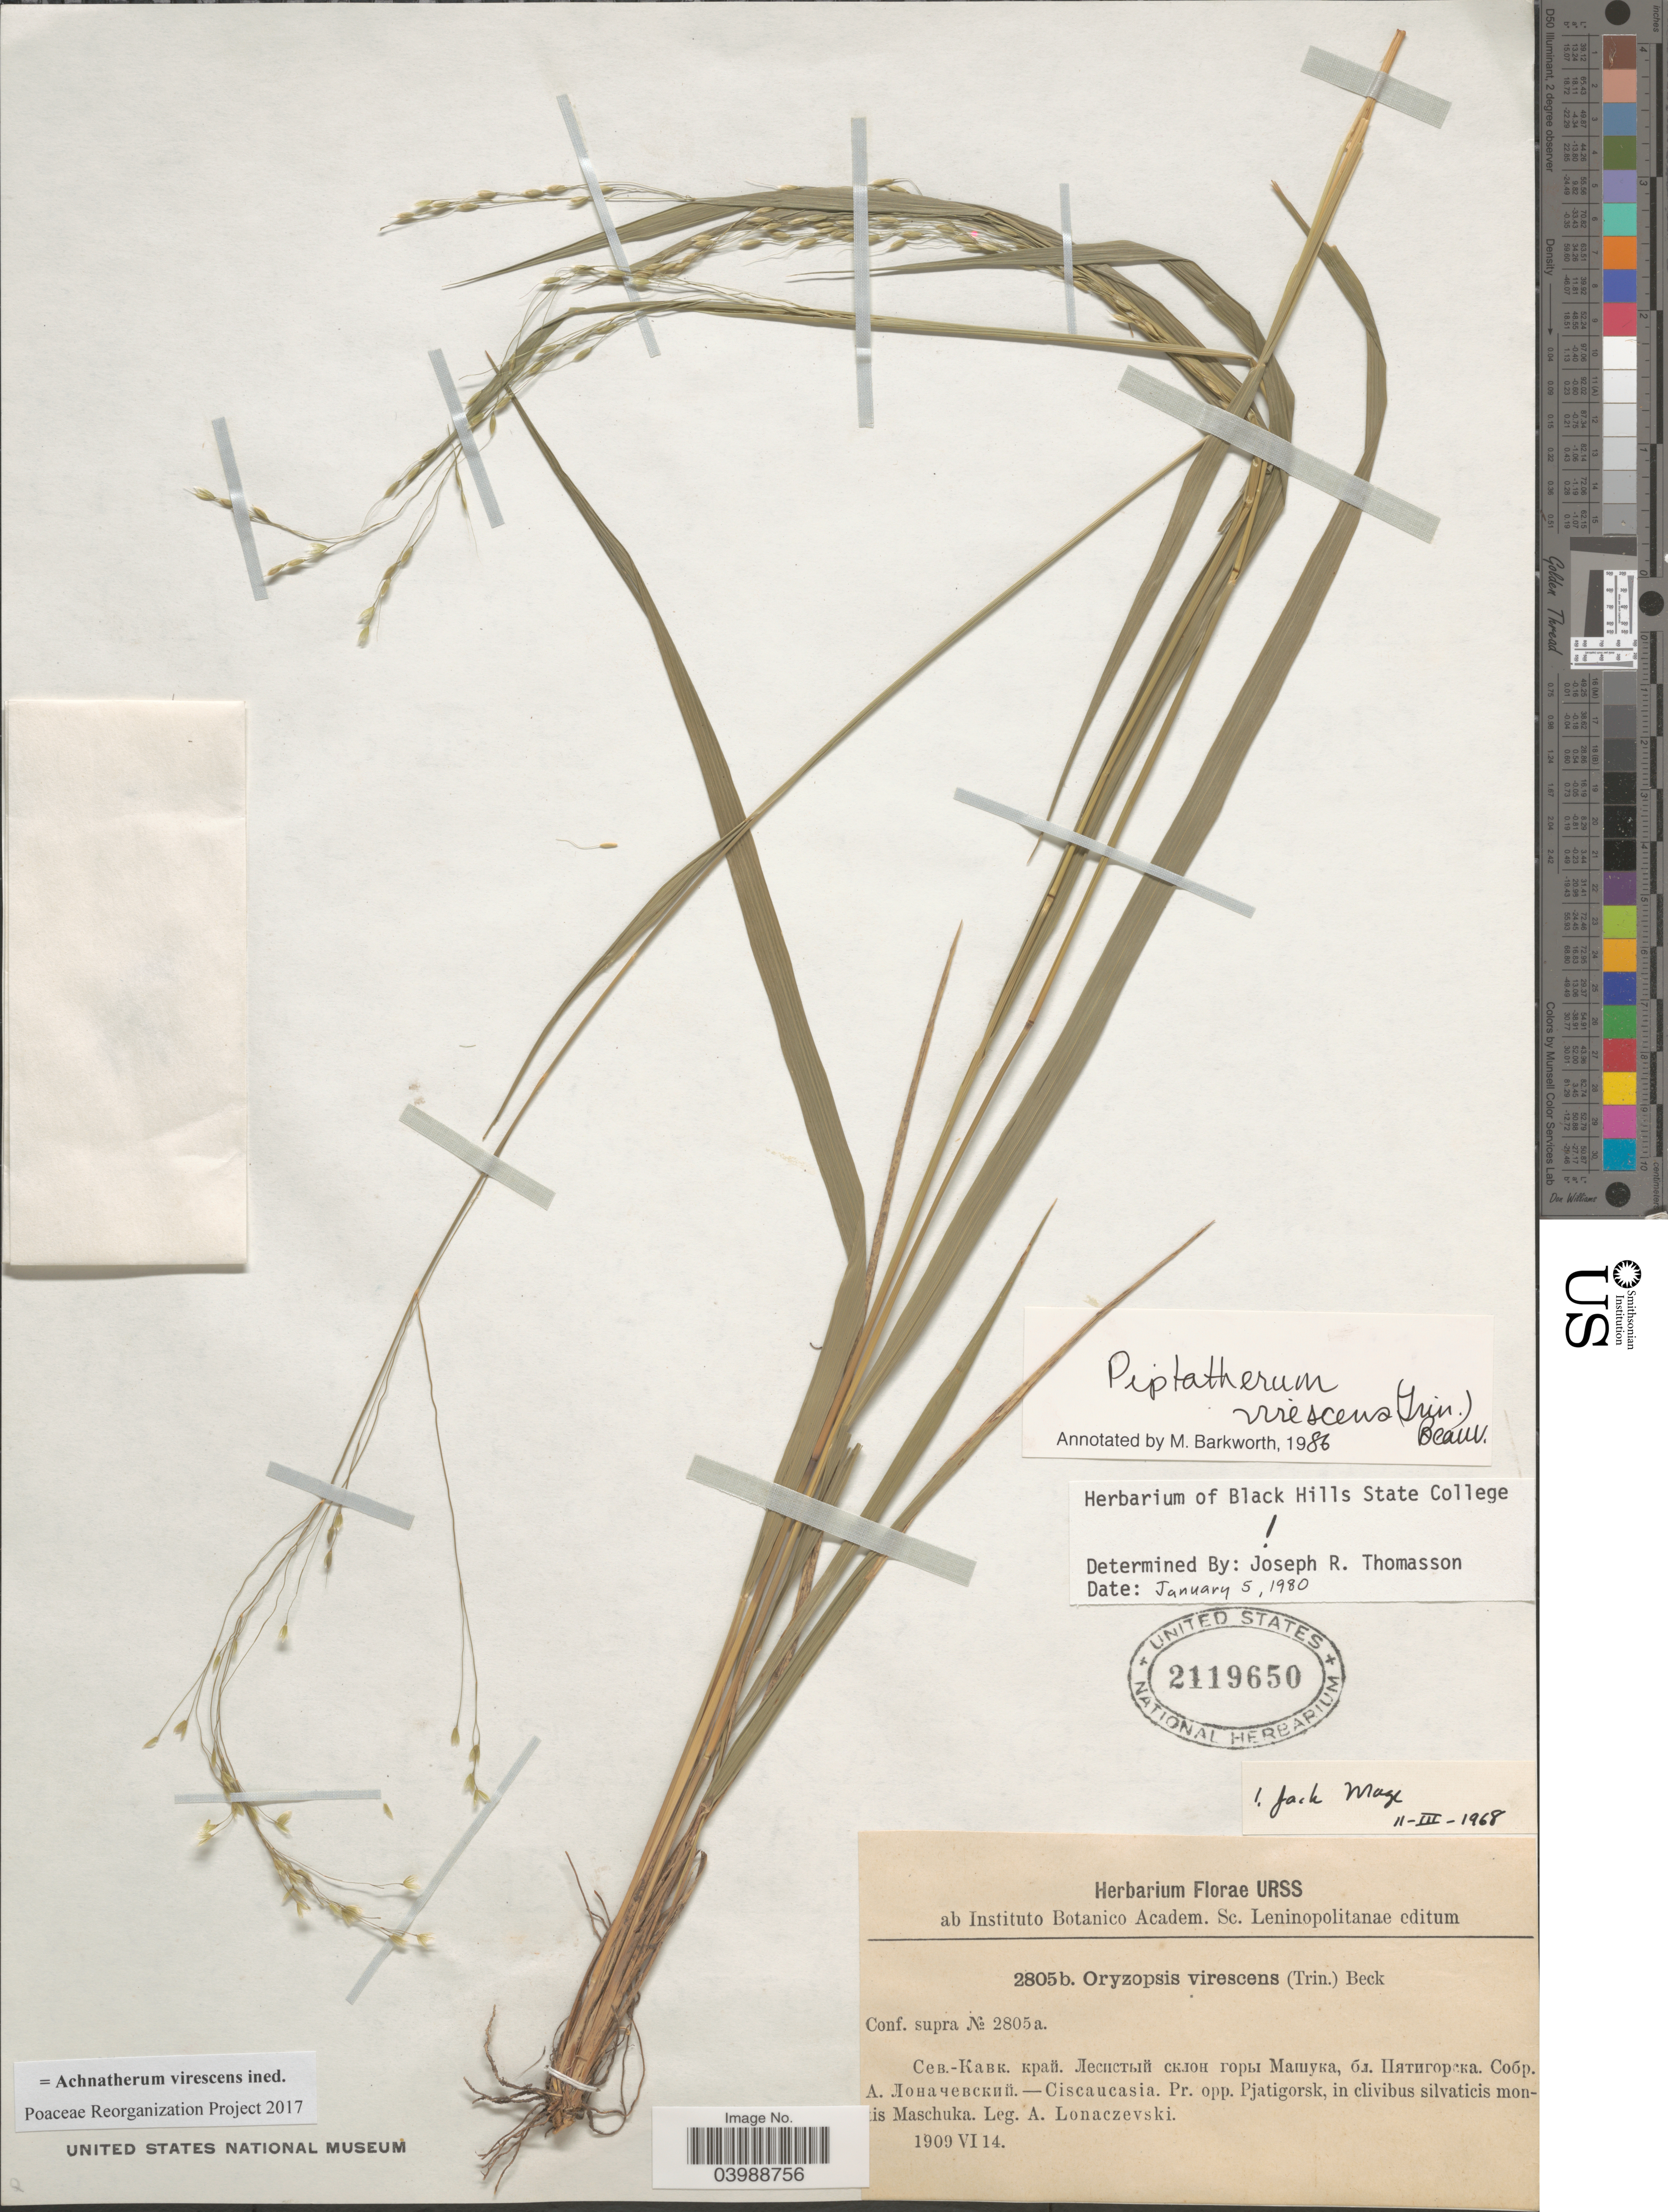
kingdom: Plantae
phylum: Tracheophyta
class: Liliopsida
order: Poales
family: Poaceae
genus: Achnatherum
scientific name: Achnatherum virescens ined.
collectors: A. Lonaczevski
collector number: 2805b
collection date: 1909-06-14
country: Russian Federation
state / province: Stavropol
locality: Ciscaucasia. Pr. opp. Pjatigorsk, in clivibus silvaticis montis Maschuka.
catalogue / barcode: US 2119650